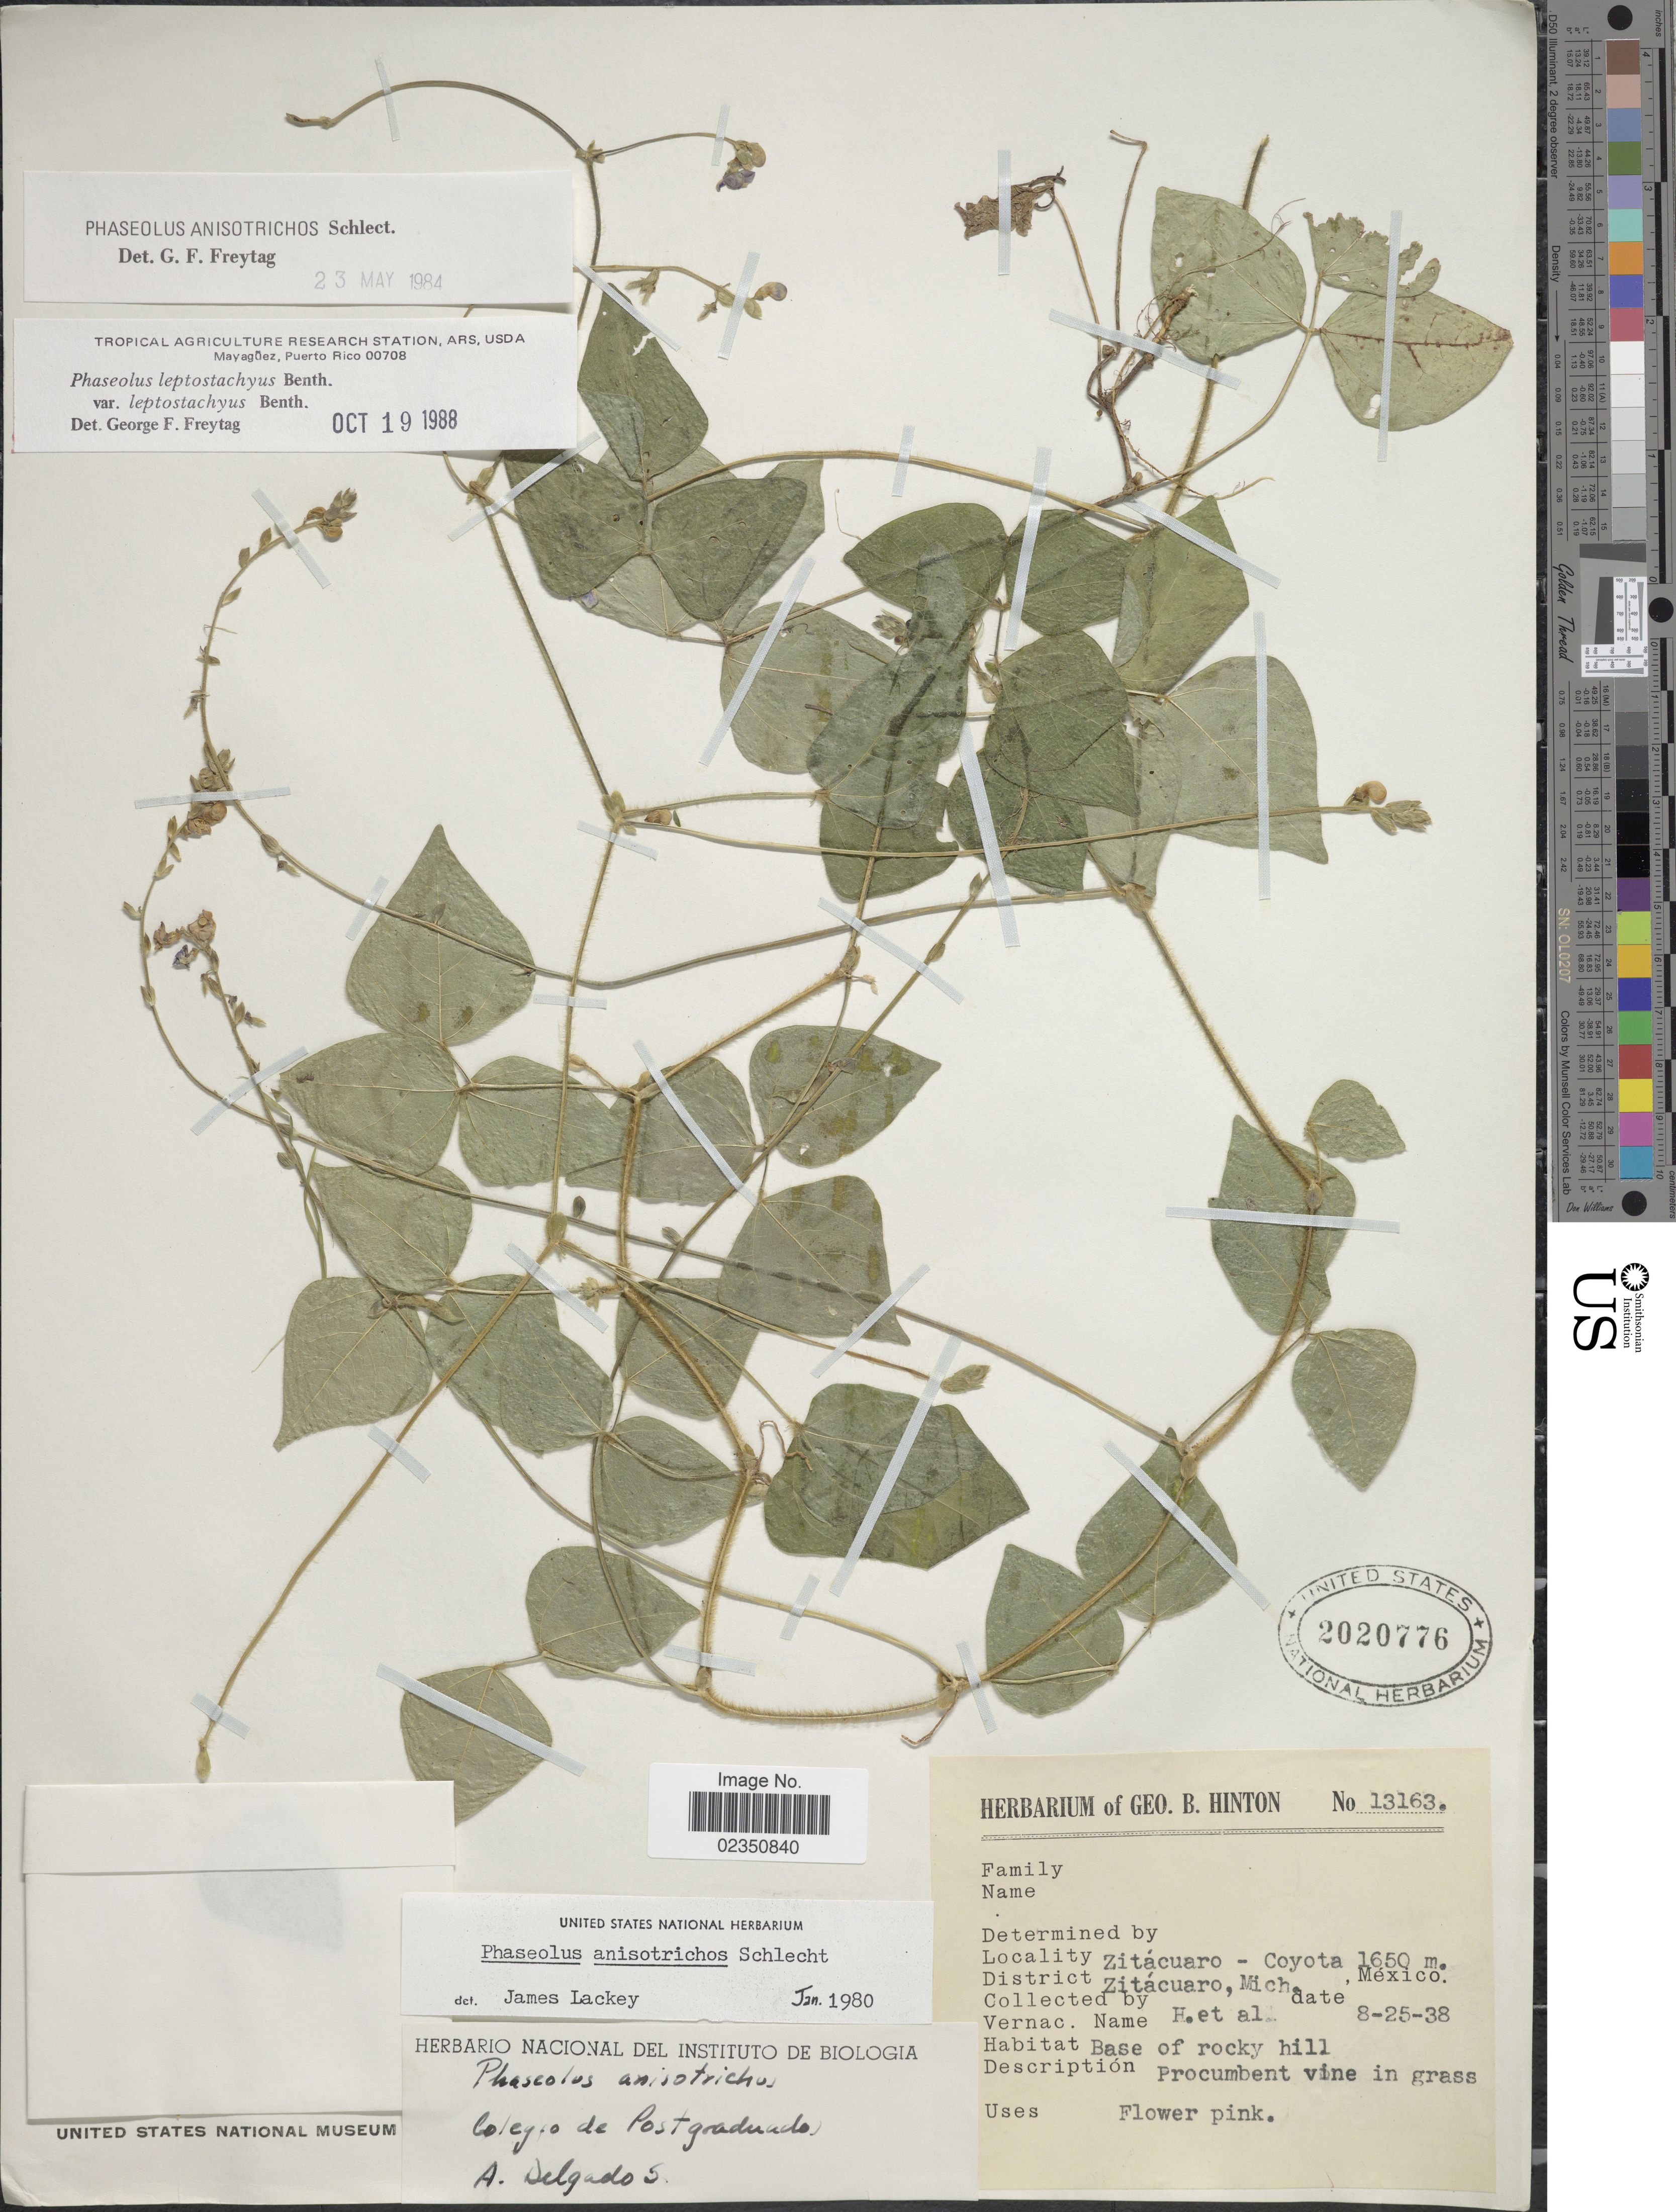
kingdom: Plantae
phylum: Tracheophyta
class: Magnoliopsida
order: Fabales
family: Fabaceae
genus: Phaseolus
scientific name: Phaseolus leptostachyus var. leptostachyus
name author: Benth.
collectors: G. B. Hinton & et al.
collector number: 13163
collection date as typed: Transcribed d/m/y: 25/8/38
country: Mexico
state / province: Michoacán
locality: Zitacuaro- Coyota, District Zitacuaro, base of rocky hill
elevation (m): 1650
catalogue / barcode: US 2020776